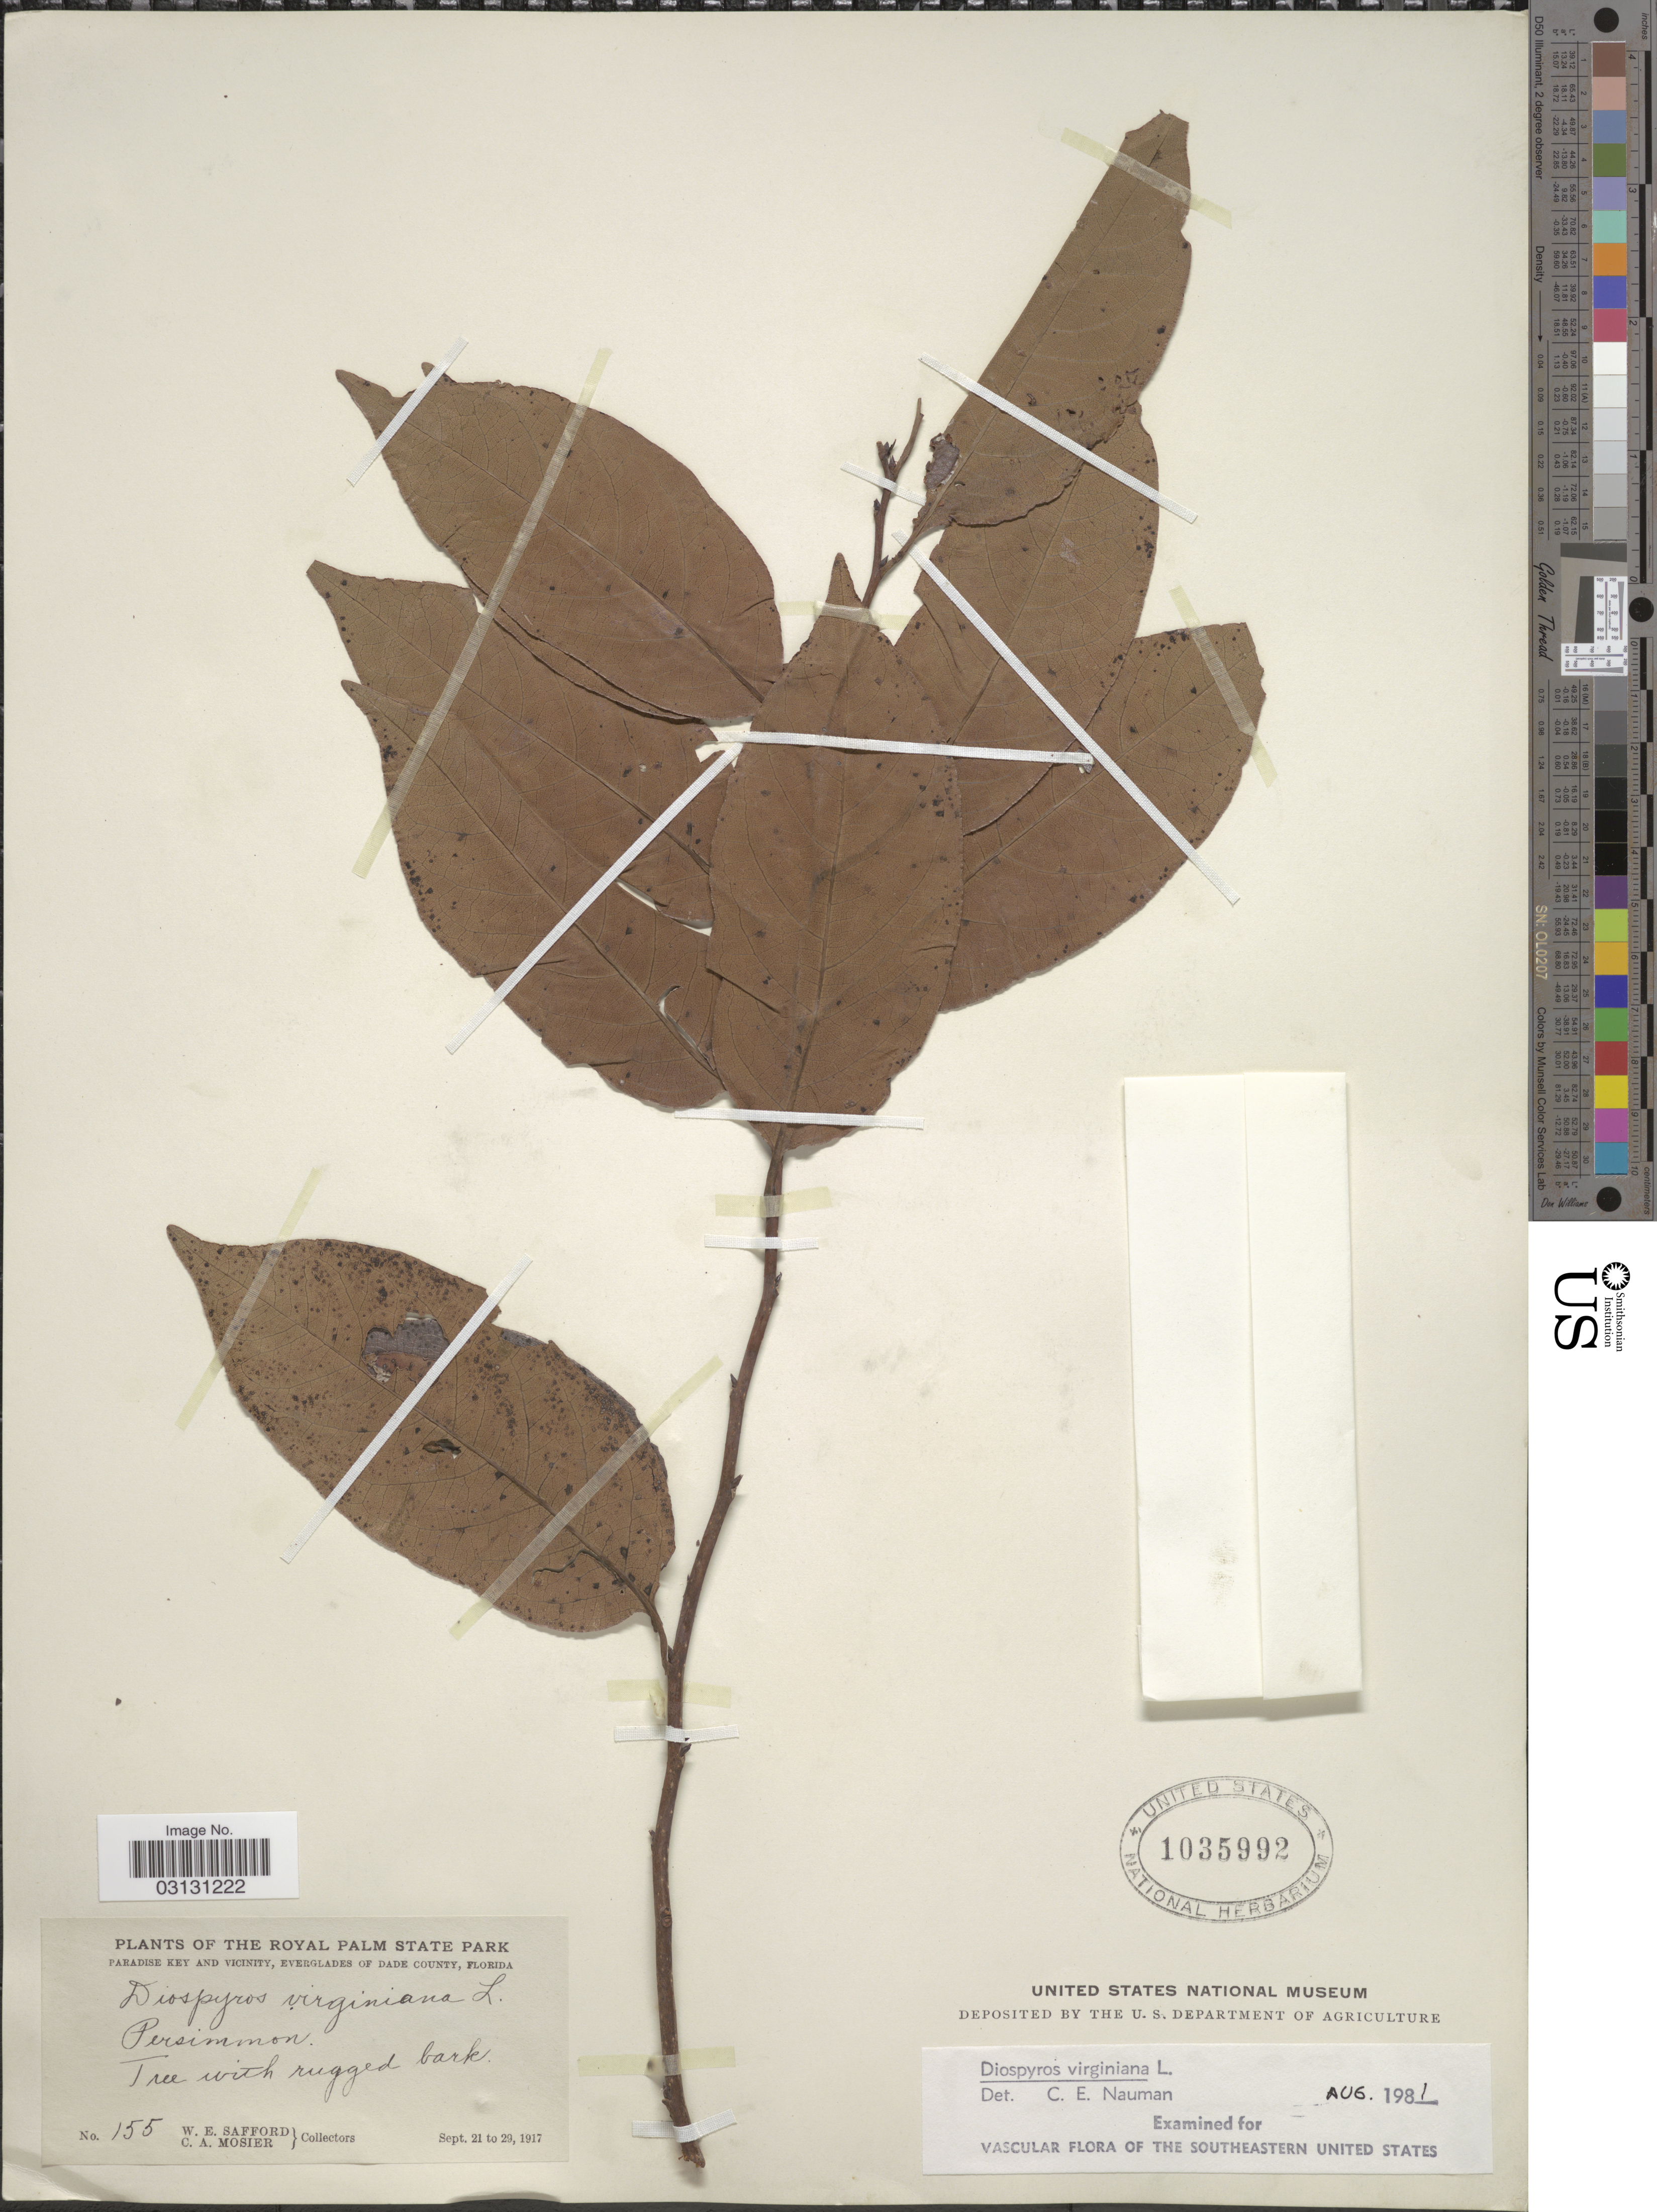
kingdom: Plantae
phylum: Tracheophyta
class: Magnoliopsida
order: Ericales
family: Ebenaceae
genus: Diospyros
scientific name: Diospyros virginiana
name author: L.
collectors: W. E. Safford & C. A. Mosier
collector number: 155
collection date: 1917-09-21/1917-09-29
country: United States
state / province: Florida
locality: The Royal Palm State Park. Paradise Key and Vicinity, Everglades of Dade County.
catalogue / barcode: US 1035992